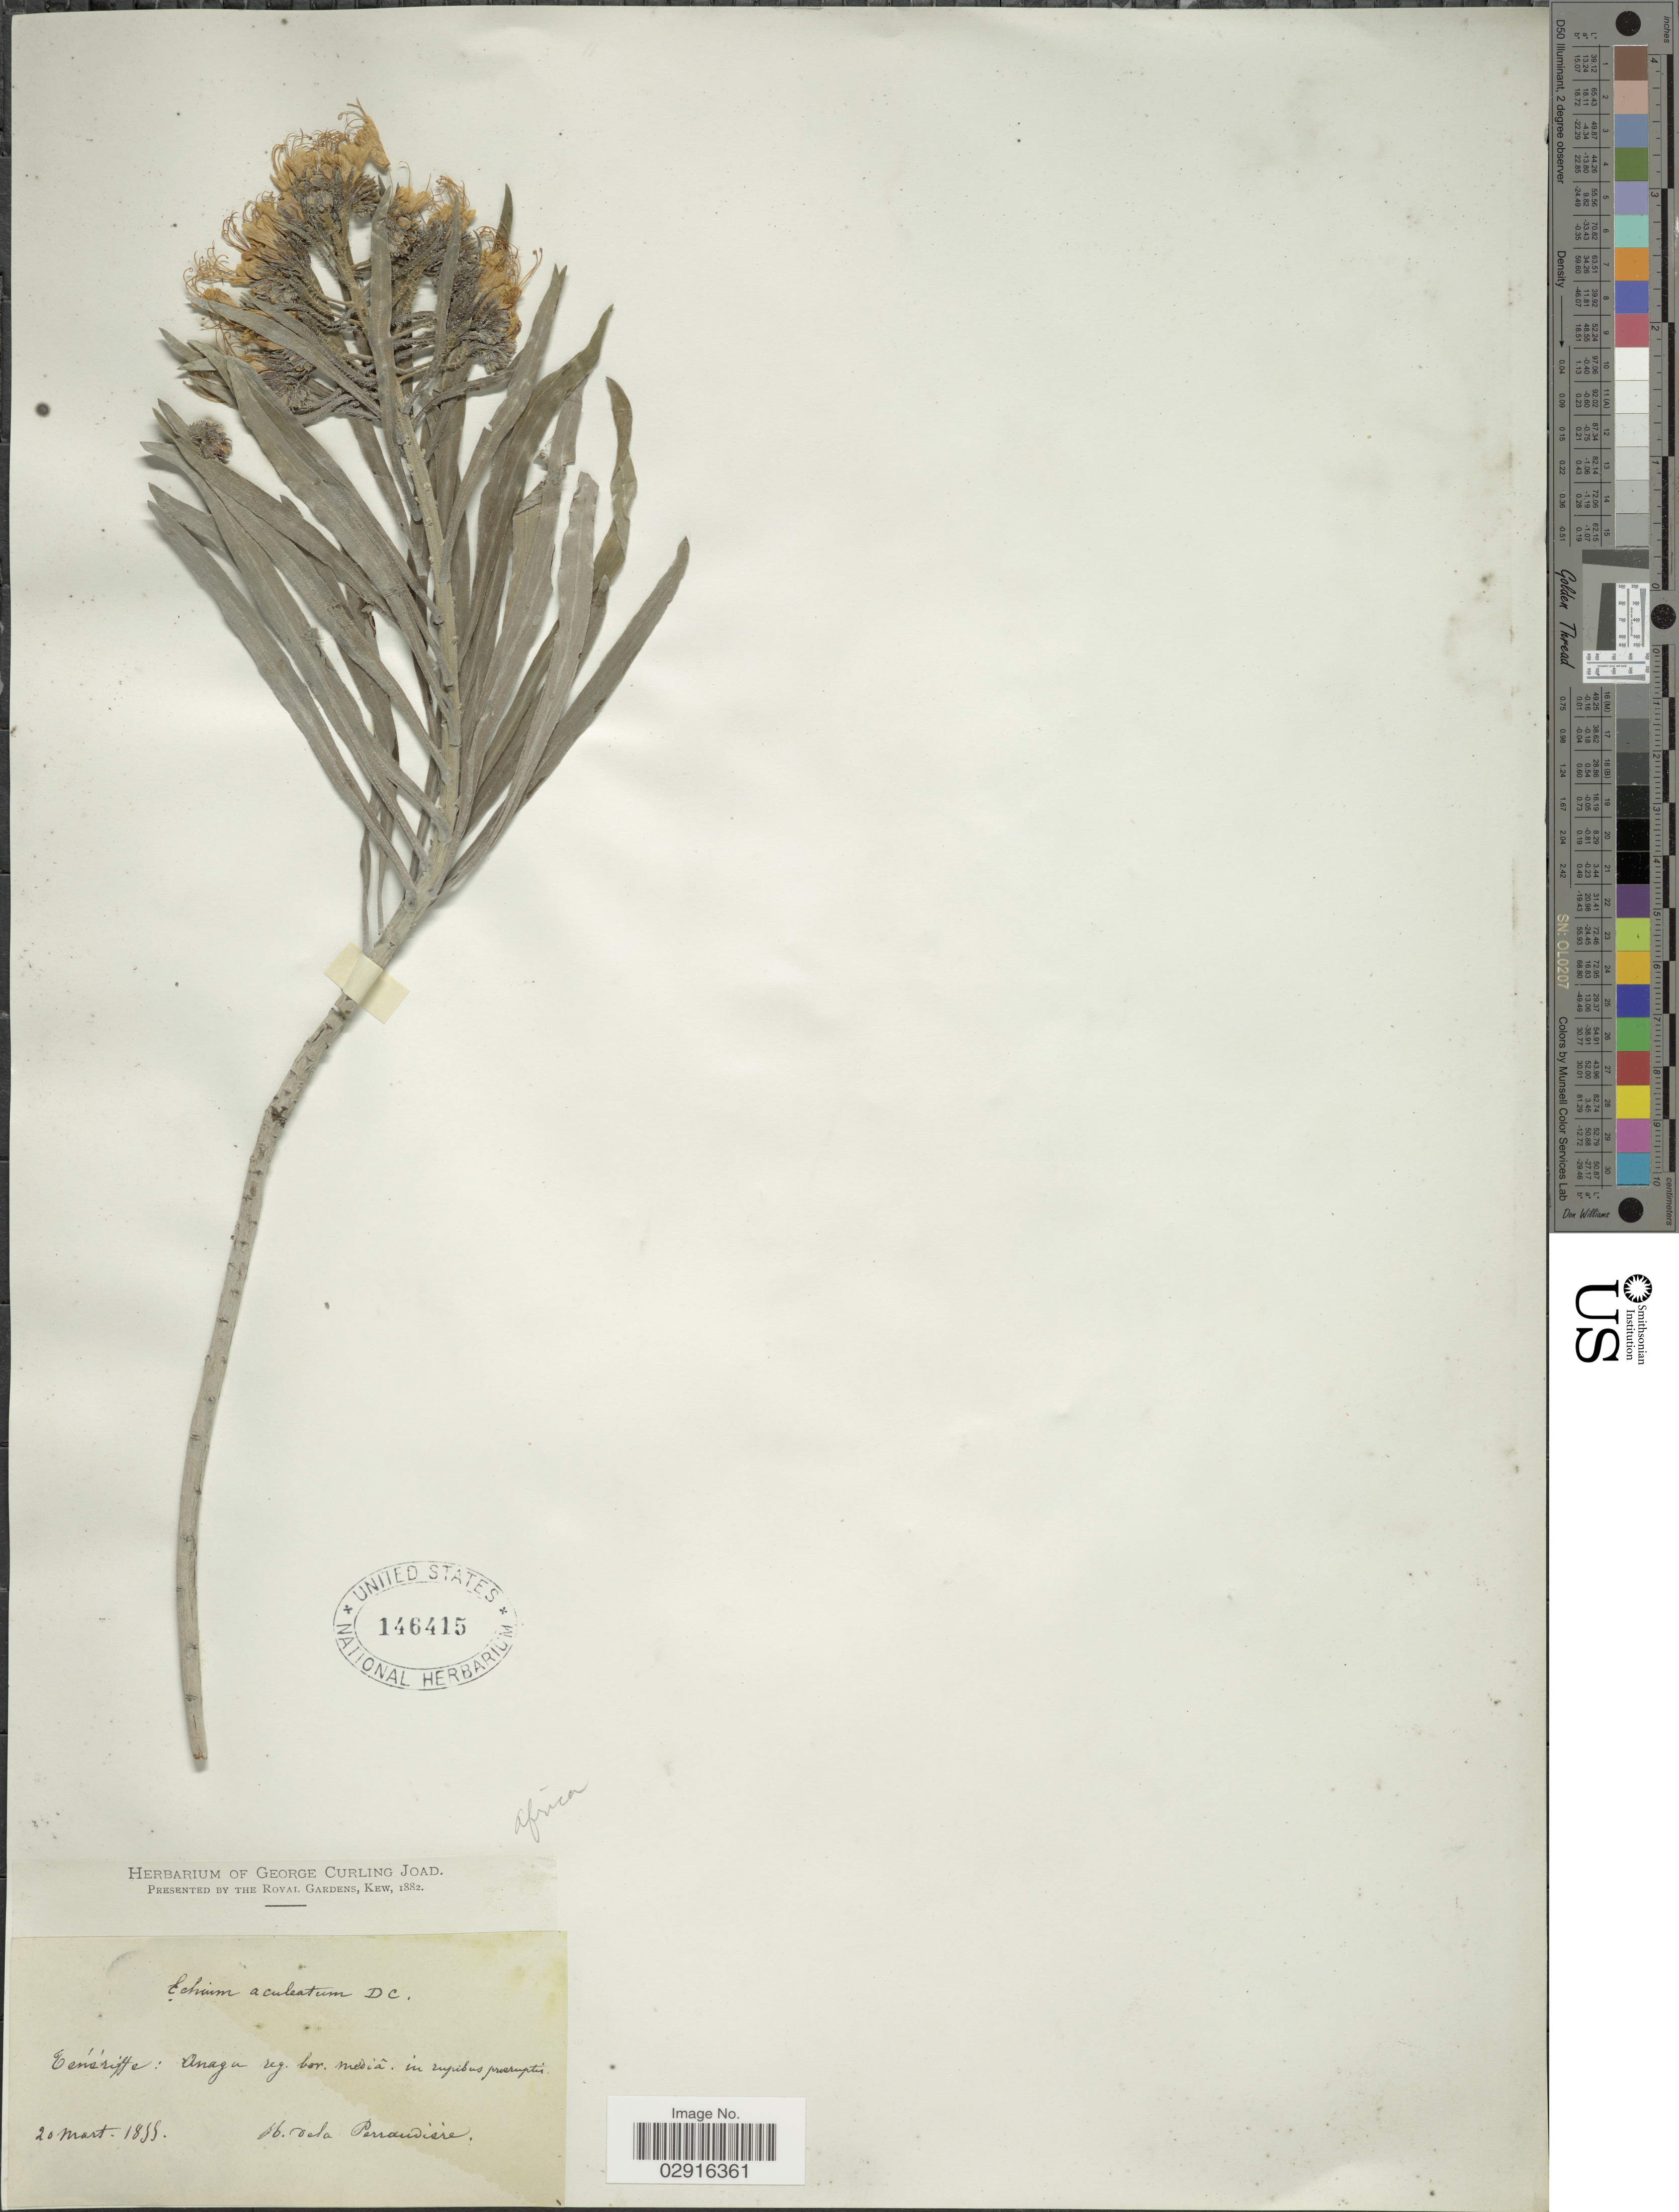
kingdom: Plantae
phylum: Tracheophyta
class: Magnoliopsida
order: Boraginales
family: Boraginaceae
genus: Echium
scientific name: Echium aculeatum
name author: Poir.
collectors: Perraudierè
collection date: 1899-03-20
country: Spain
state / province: Canarias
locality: Teneriffe: Anaga re. bor. media.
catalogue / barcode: US 146415